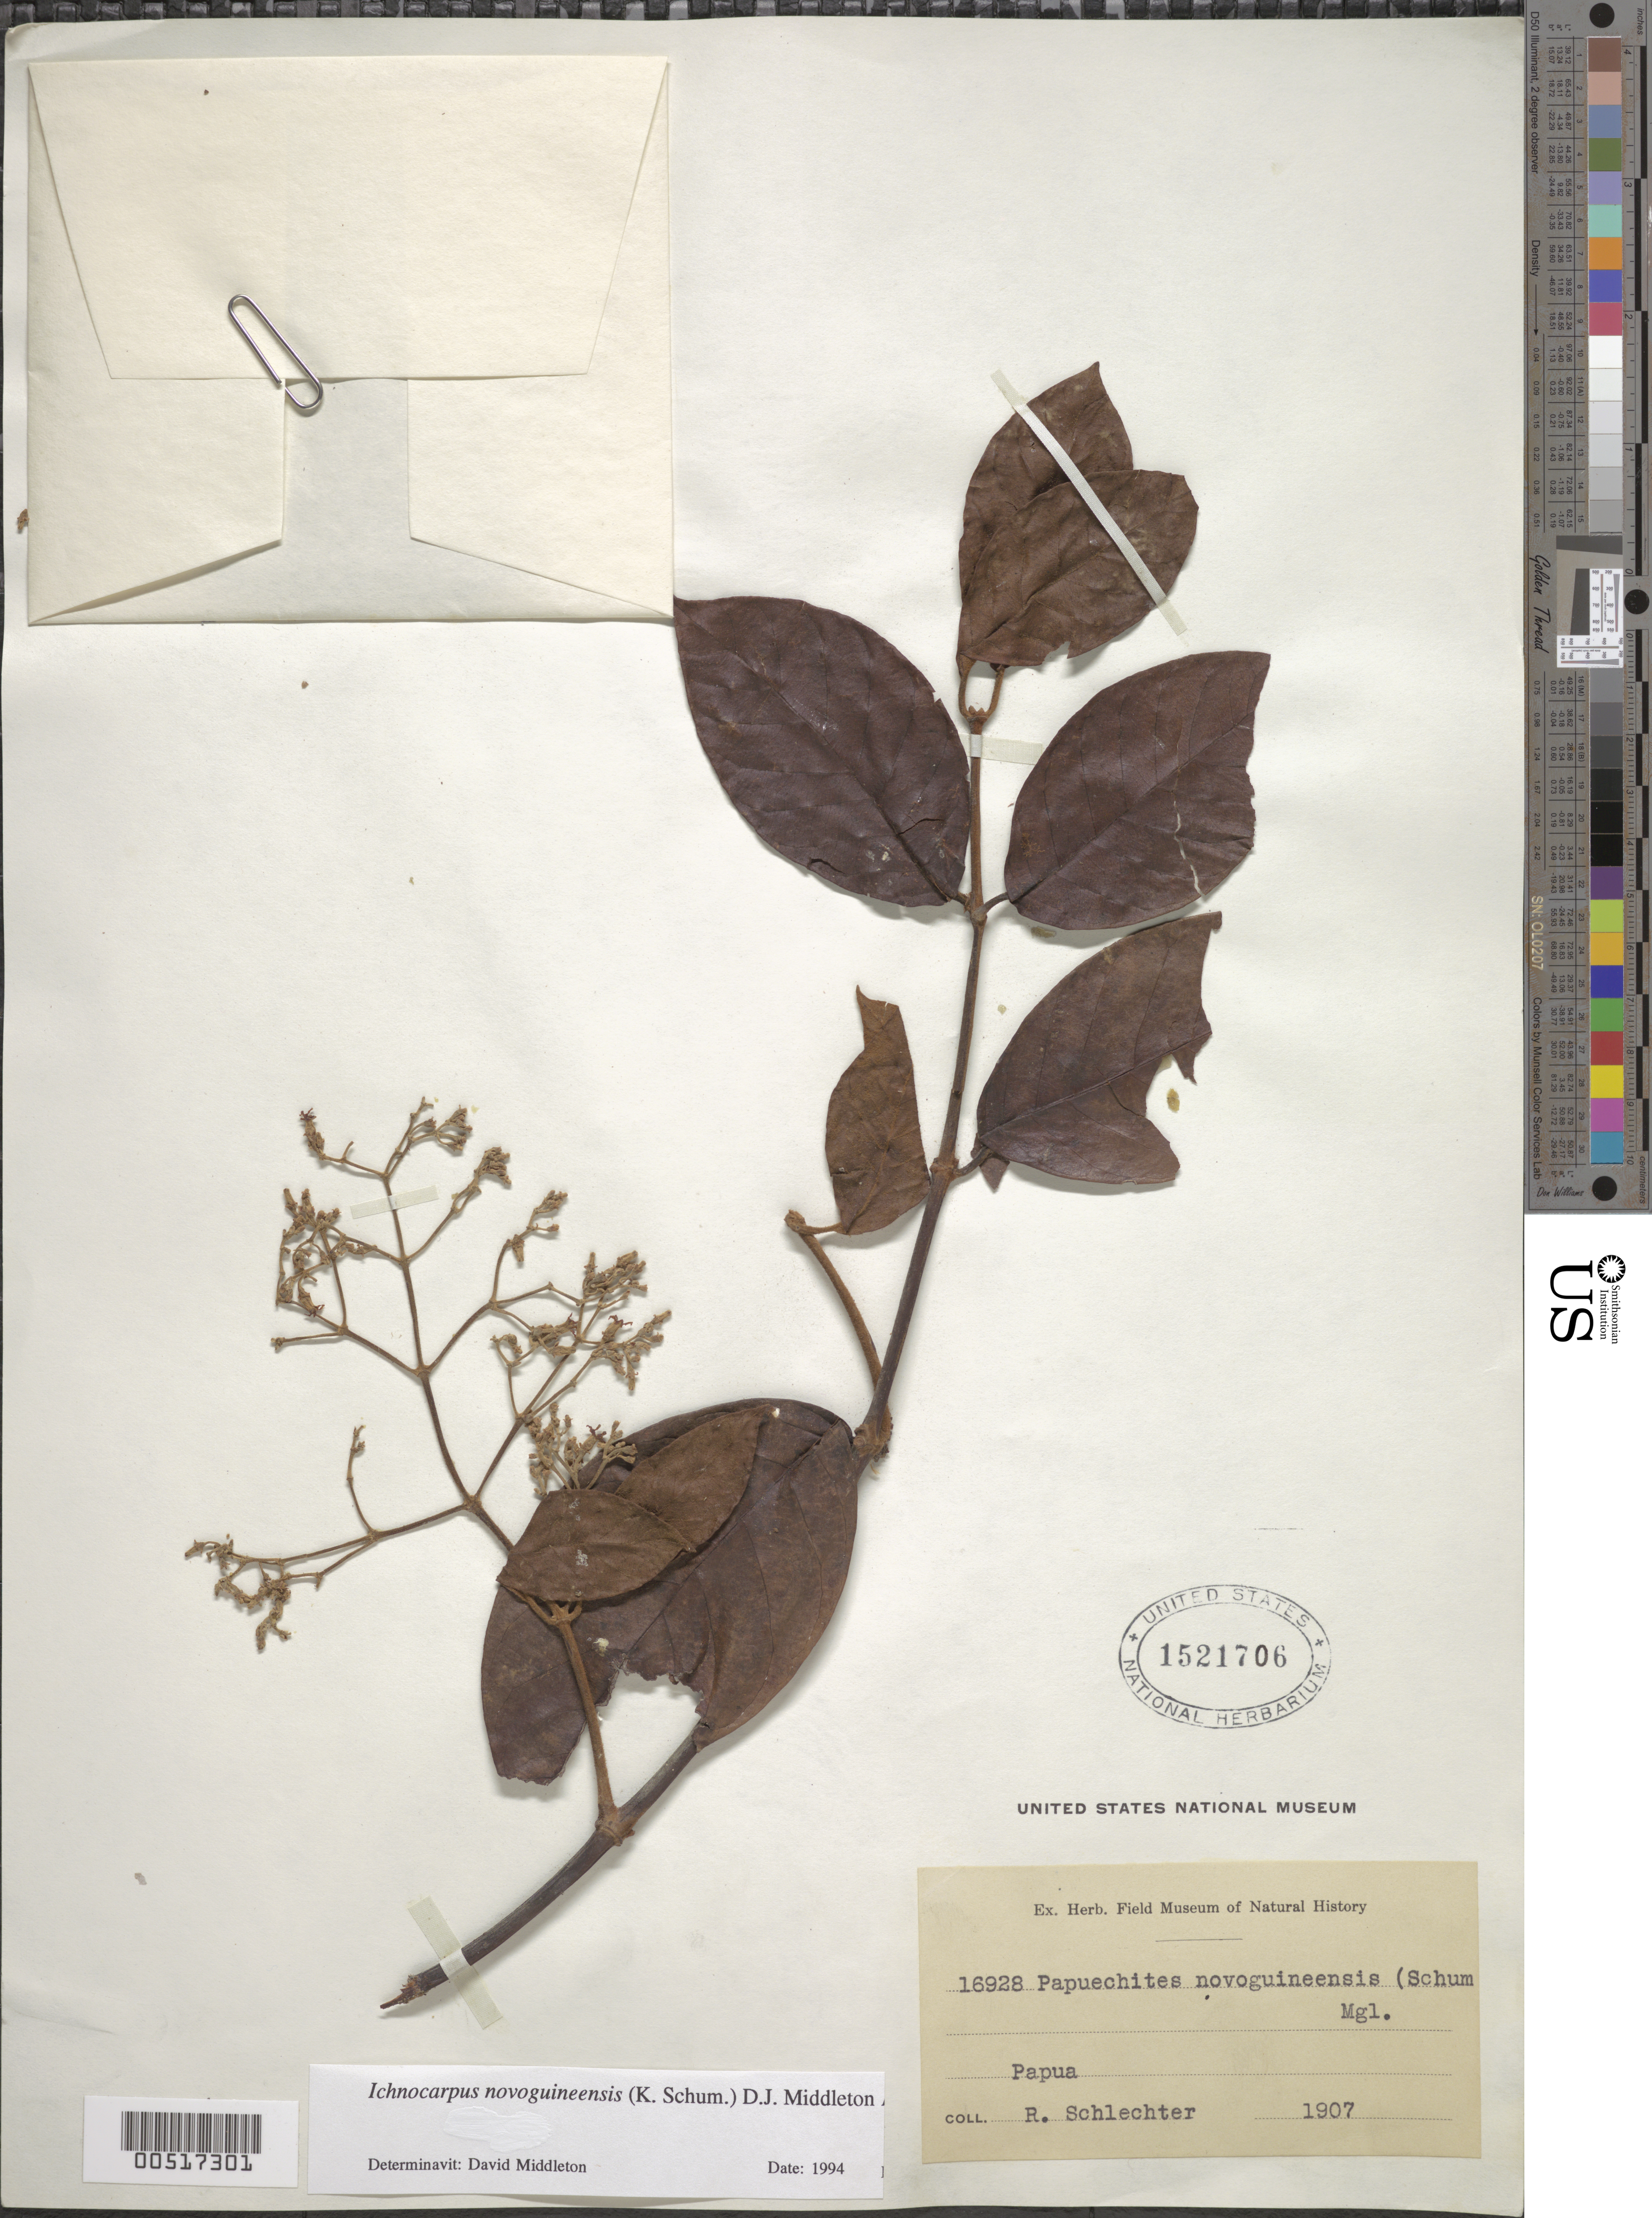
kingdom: Plantae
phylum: Tracheophyta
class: Magnoliopsida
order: Gentianales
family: Apocynaceae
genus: Ichnocarpus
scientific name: Ichnocarpus novoguineensis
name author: (K. Schum.) D.J. Middleton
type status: Isoneotype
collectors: F. R. R. Schlechter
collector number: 16928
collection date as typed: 1907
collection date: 1907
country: Papua New Guinea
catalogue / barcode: US 1521706